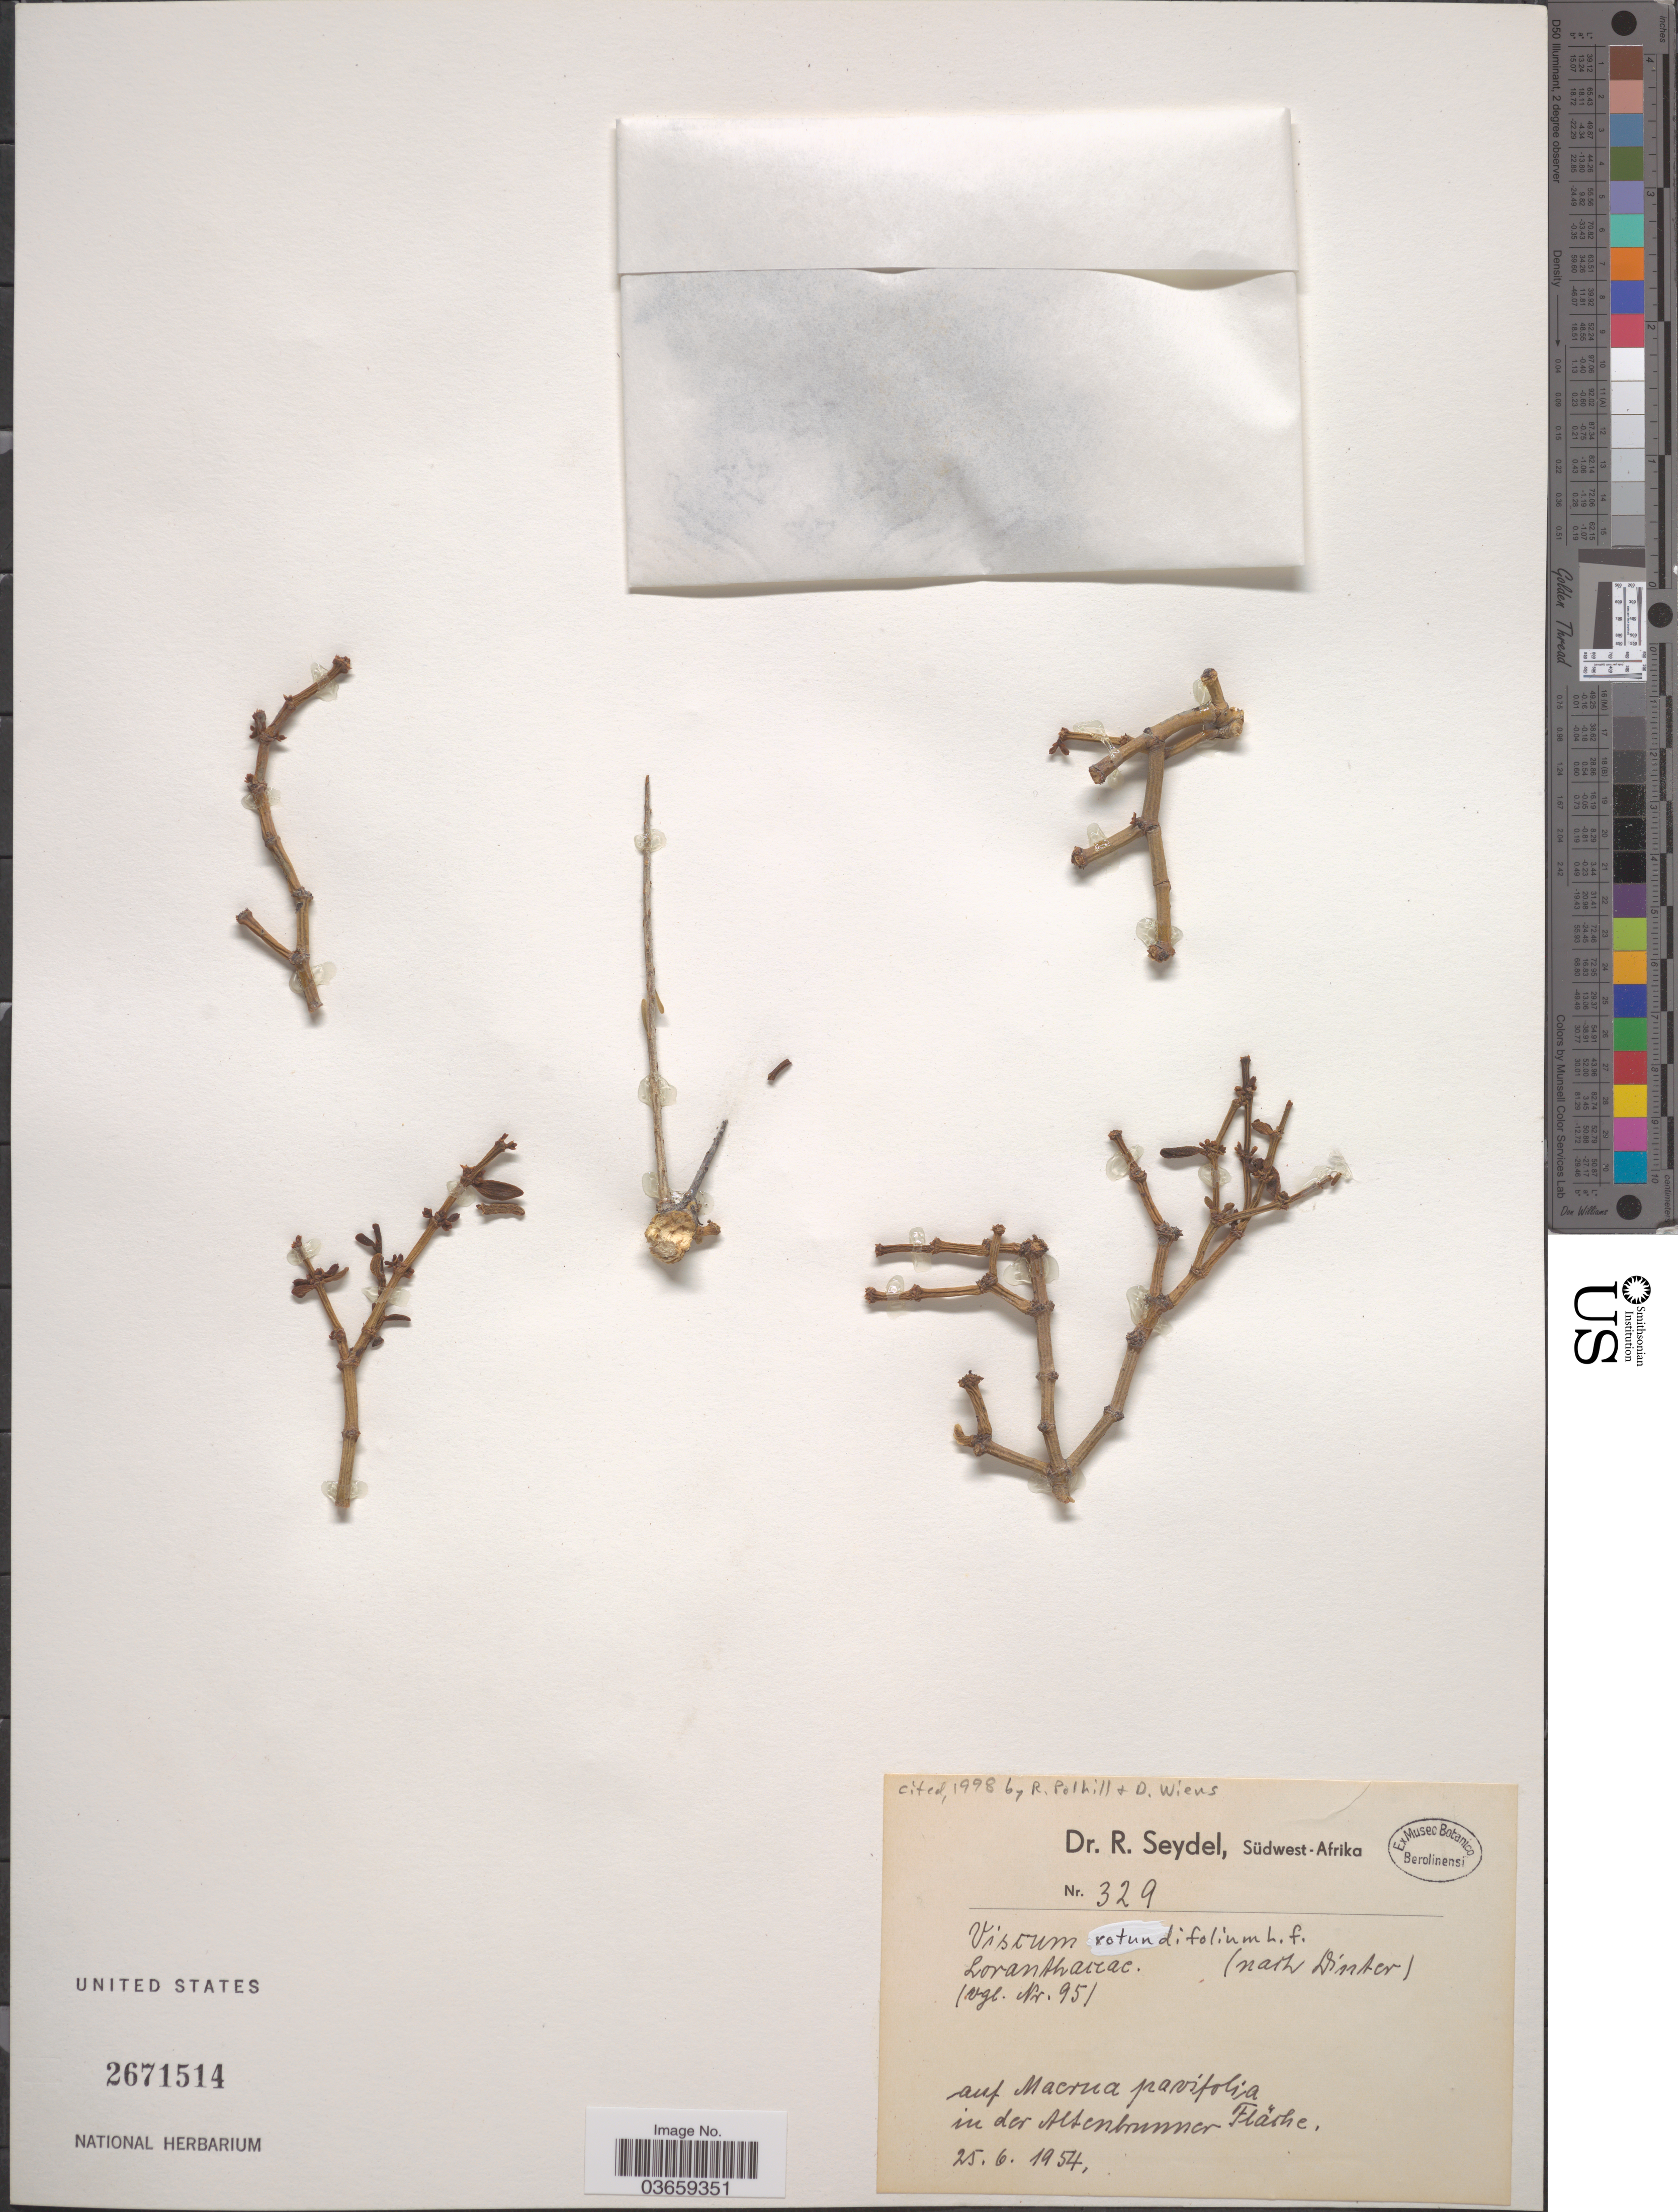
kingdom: Plantae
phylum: Tracheophyta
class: Magnoliopsida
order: Santalales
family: Viscaceae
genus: Viscum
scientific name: Viscum rotundifolium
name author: L. f.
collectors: R. Seydel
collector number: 329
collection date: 1954-06-25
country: Namibia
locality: Südwest-Afrika. Auf Maerua parvifolia in der Altenbrunner Fläche [Southwest Africa. On Maerua parviflora in the Altenbrunn area]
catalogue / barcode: US 2671514